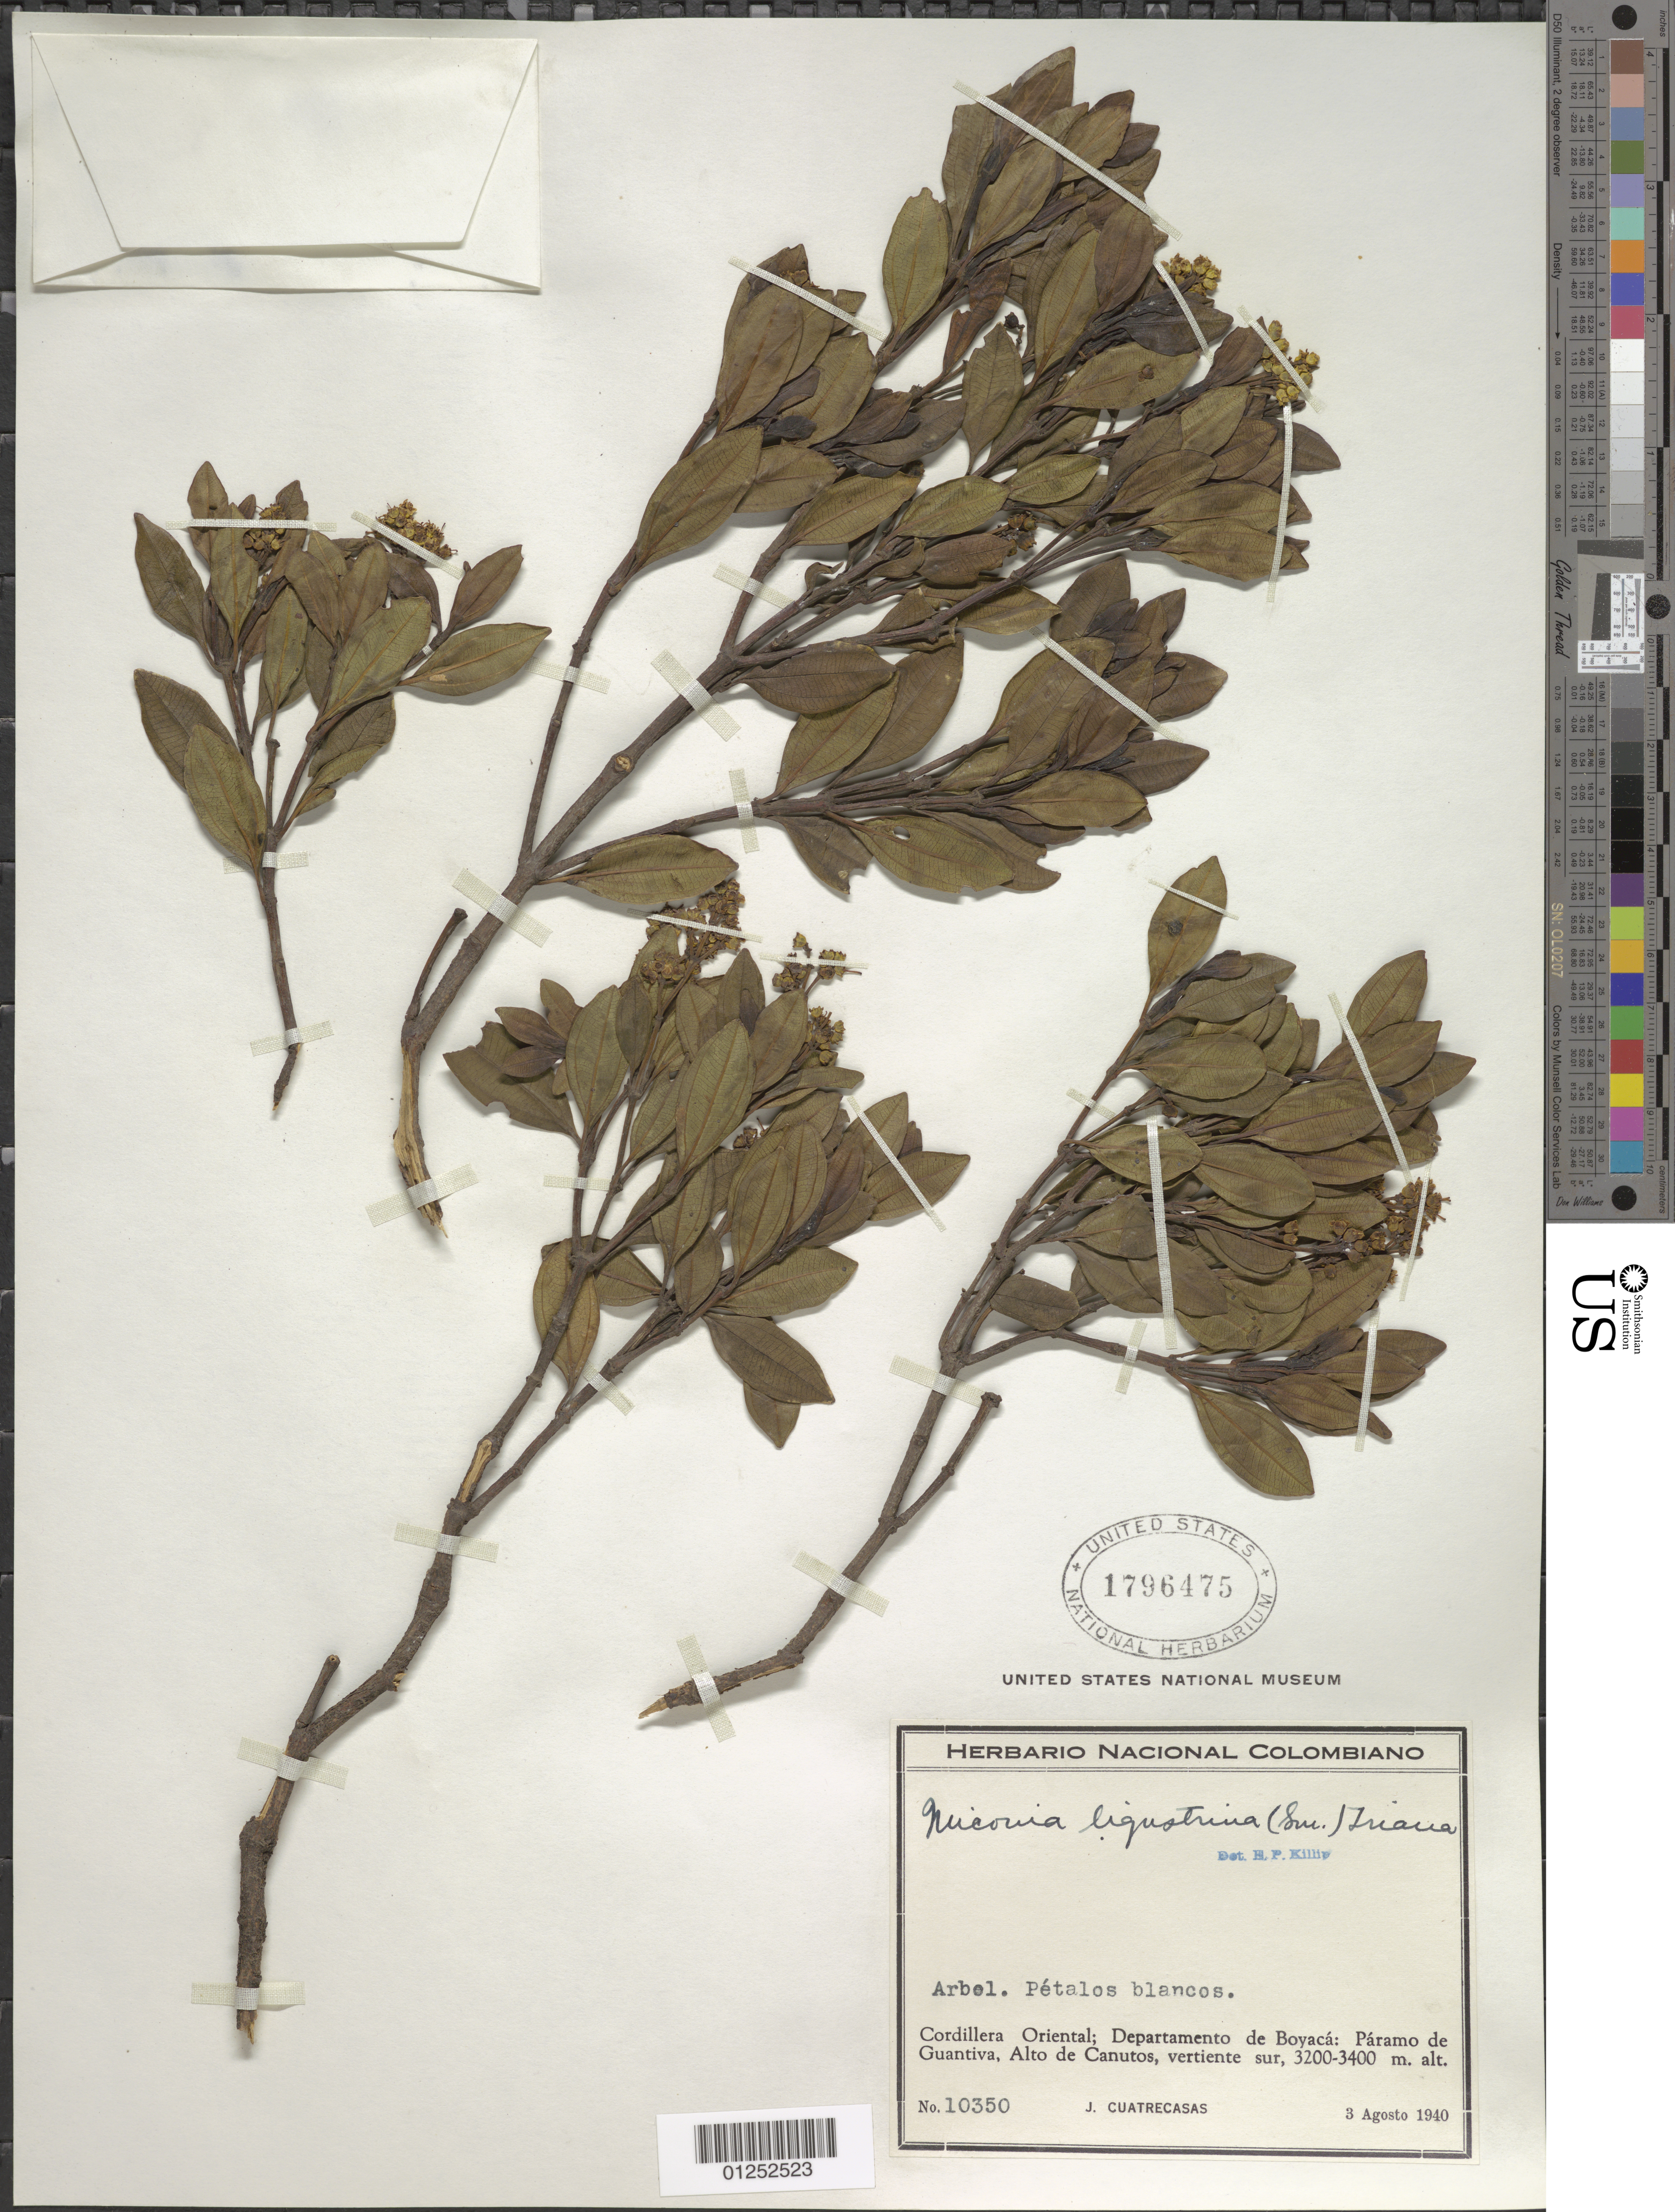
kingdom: Plantae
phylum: Tracheophyta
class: Magnoliopsida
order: Myrtales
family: Melastomataceae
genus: Miconia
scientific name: Miconia ligustrina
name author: (Sw.) Triana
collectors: J. Cuatrecasas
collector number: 10350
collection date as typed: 03 Aug 1940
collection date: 1940-08-03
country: Colombia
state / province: Boyacá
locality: Cordillera Oriental. Páramo de Guantiva: Alto de Canutos, vert. sur.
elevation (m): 3200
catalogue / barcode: US 1796475